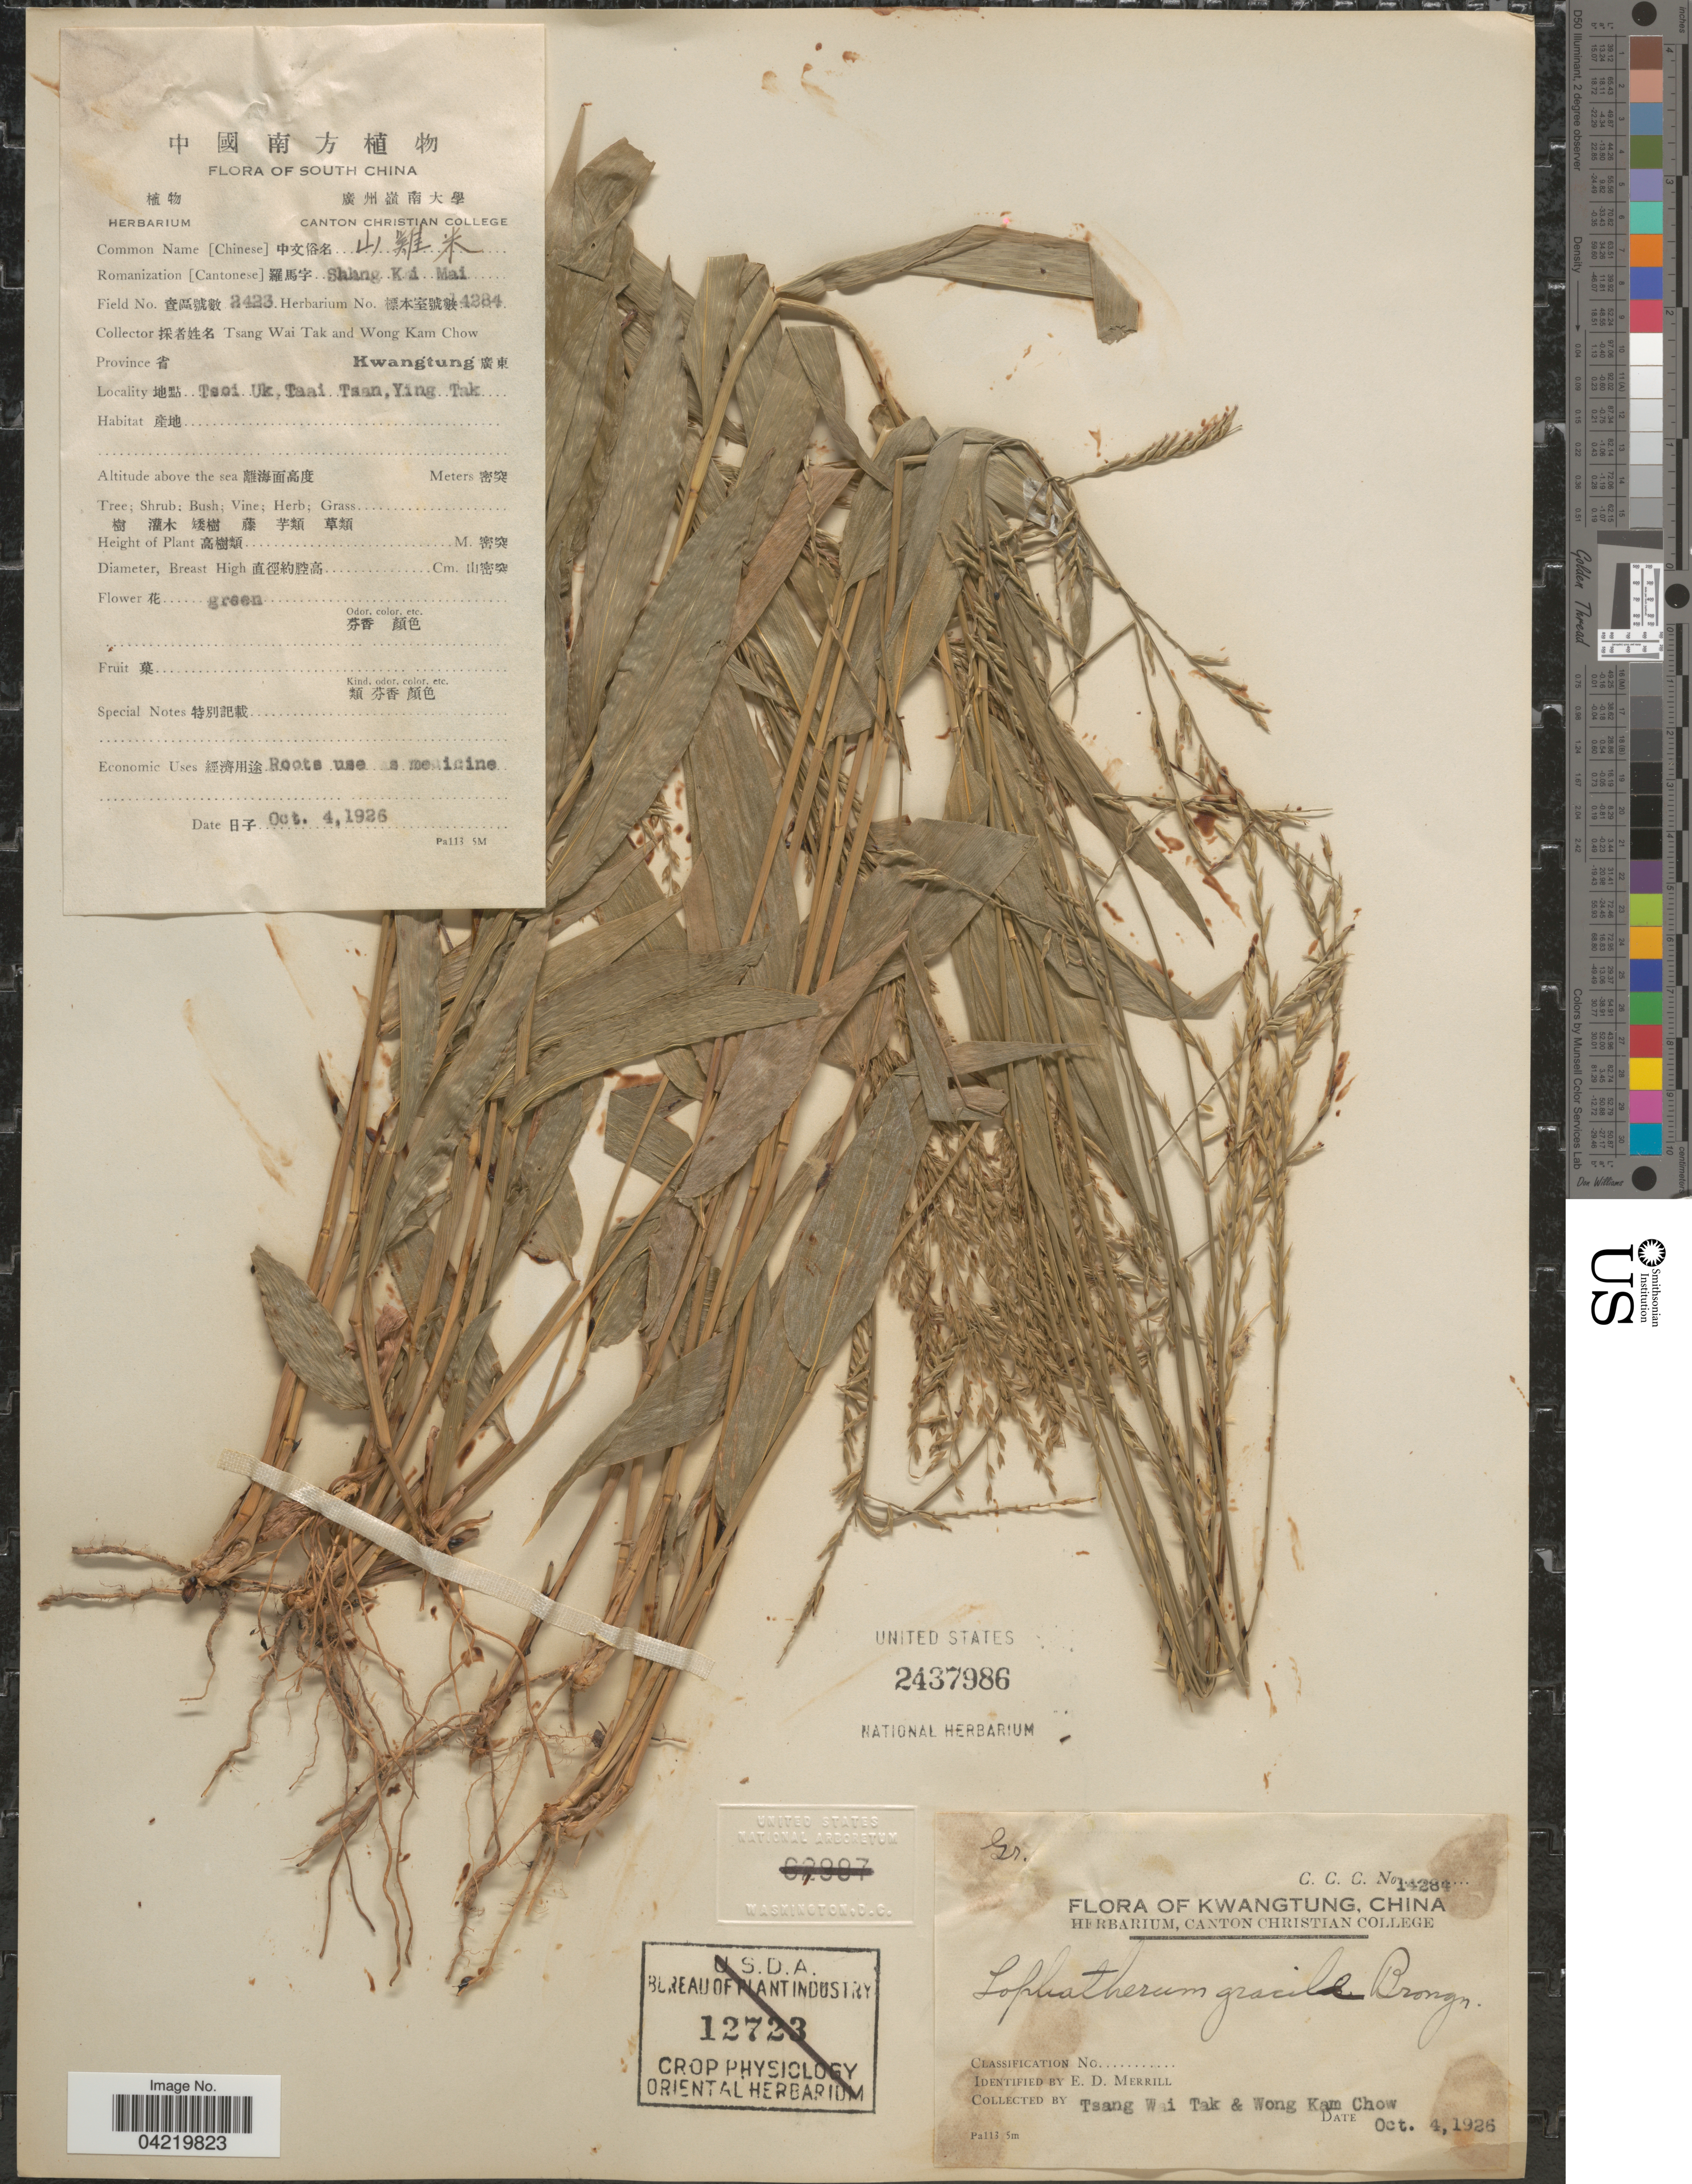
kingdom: Plantae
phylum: Tracheophyta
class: Liliopsida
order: Poales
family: Poaceae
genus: Lophatherum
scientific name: Lophatherum gracile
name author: Brongn.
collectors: W. T. Tsang & W. Chow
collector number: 14284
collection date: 1926-10-04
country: China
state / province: Guangdong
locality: Kwantung. South China. Tsoi Uk, Taai Tsan, Ying Tak.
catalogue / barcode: US 2437986